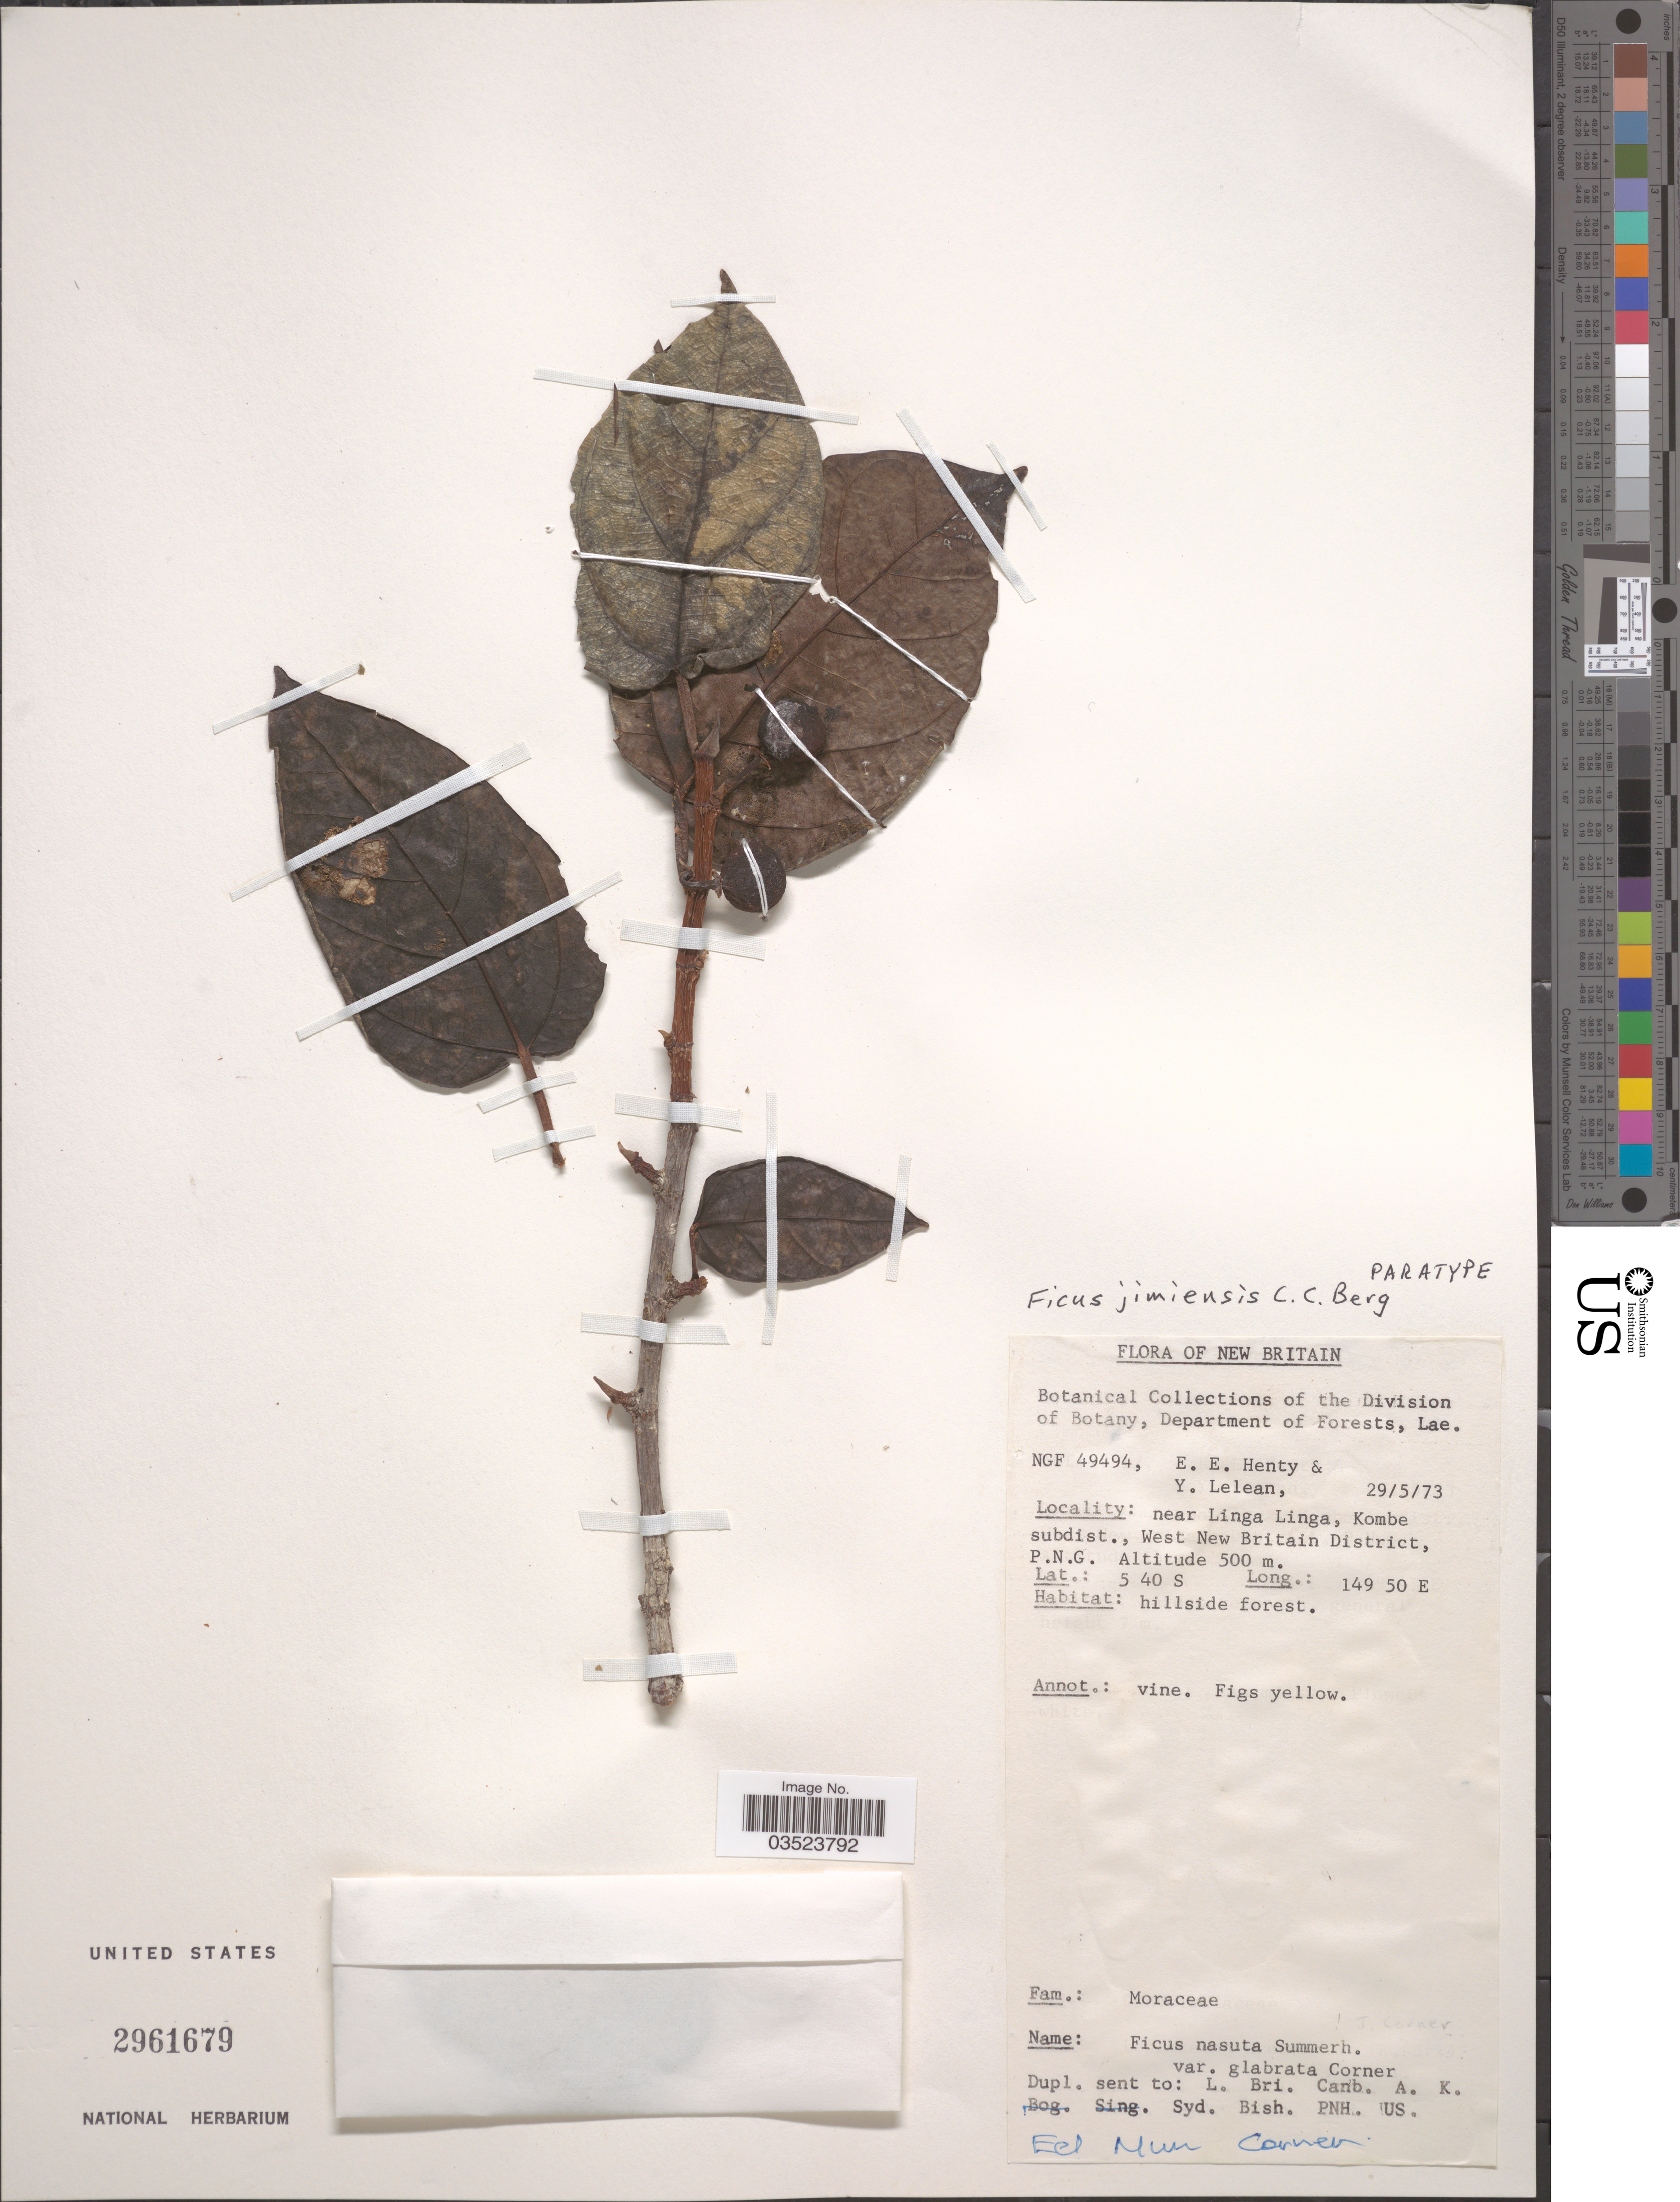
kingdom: Plantae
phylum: Tracheophyta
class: Magnoliopsida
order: Rosales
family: Moraceae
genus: Ficus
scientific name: Ficus jimiensis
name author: C.C. Berg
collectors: E. Henty & Y. Lelean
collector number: NGF49494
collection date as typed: Transcribed d/m/y: 29/5/73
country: Papua New Guinea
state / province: West New Britain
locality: New Britain. Near Linga Linga, Kombe subdist., West New Britain District, P.N.G.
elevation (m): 500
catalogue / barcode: US 2961679